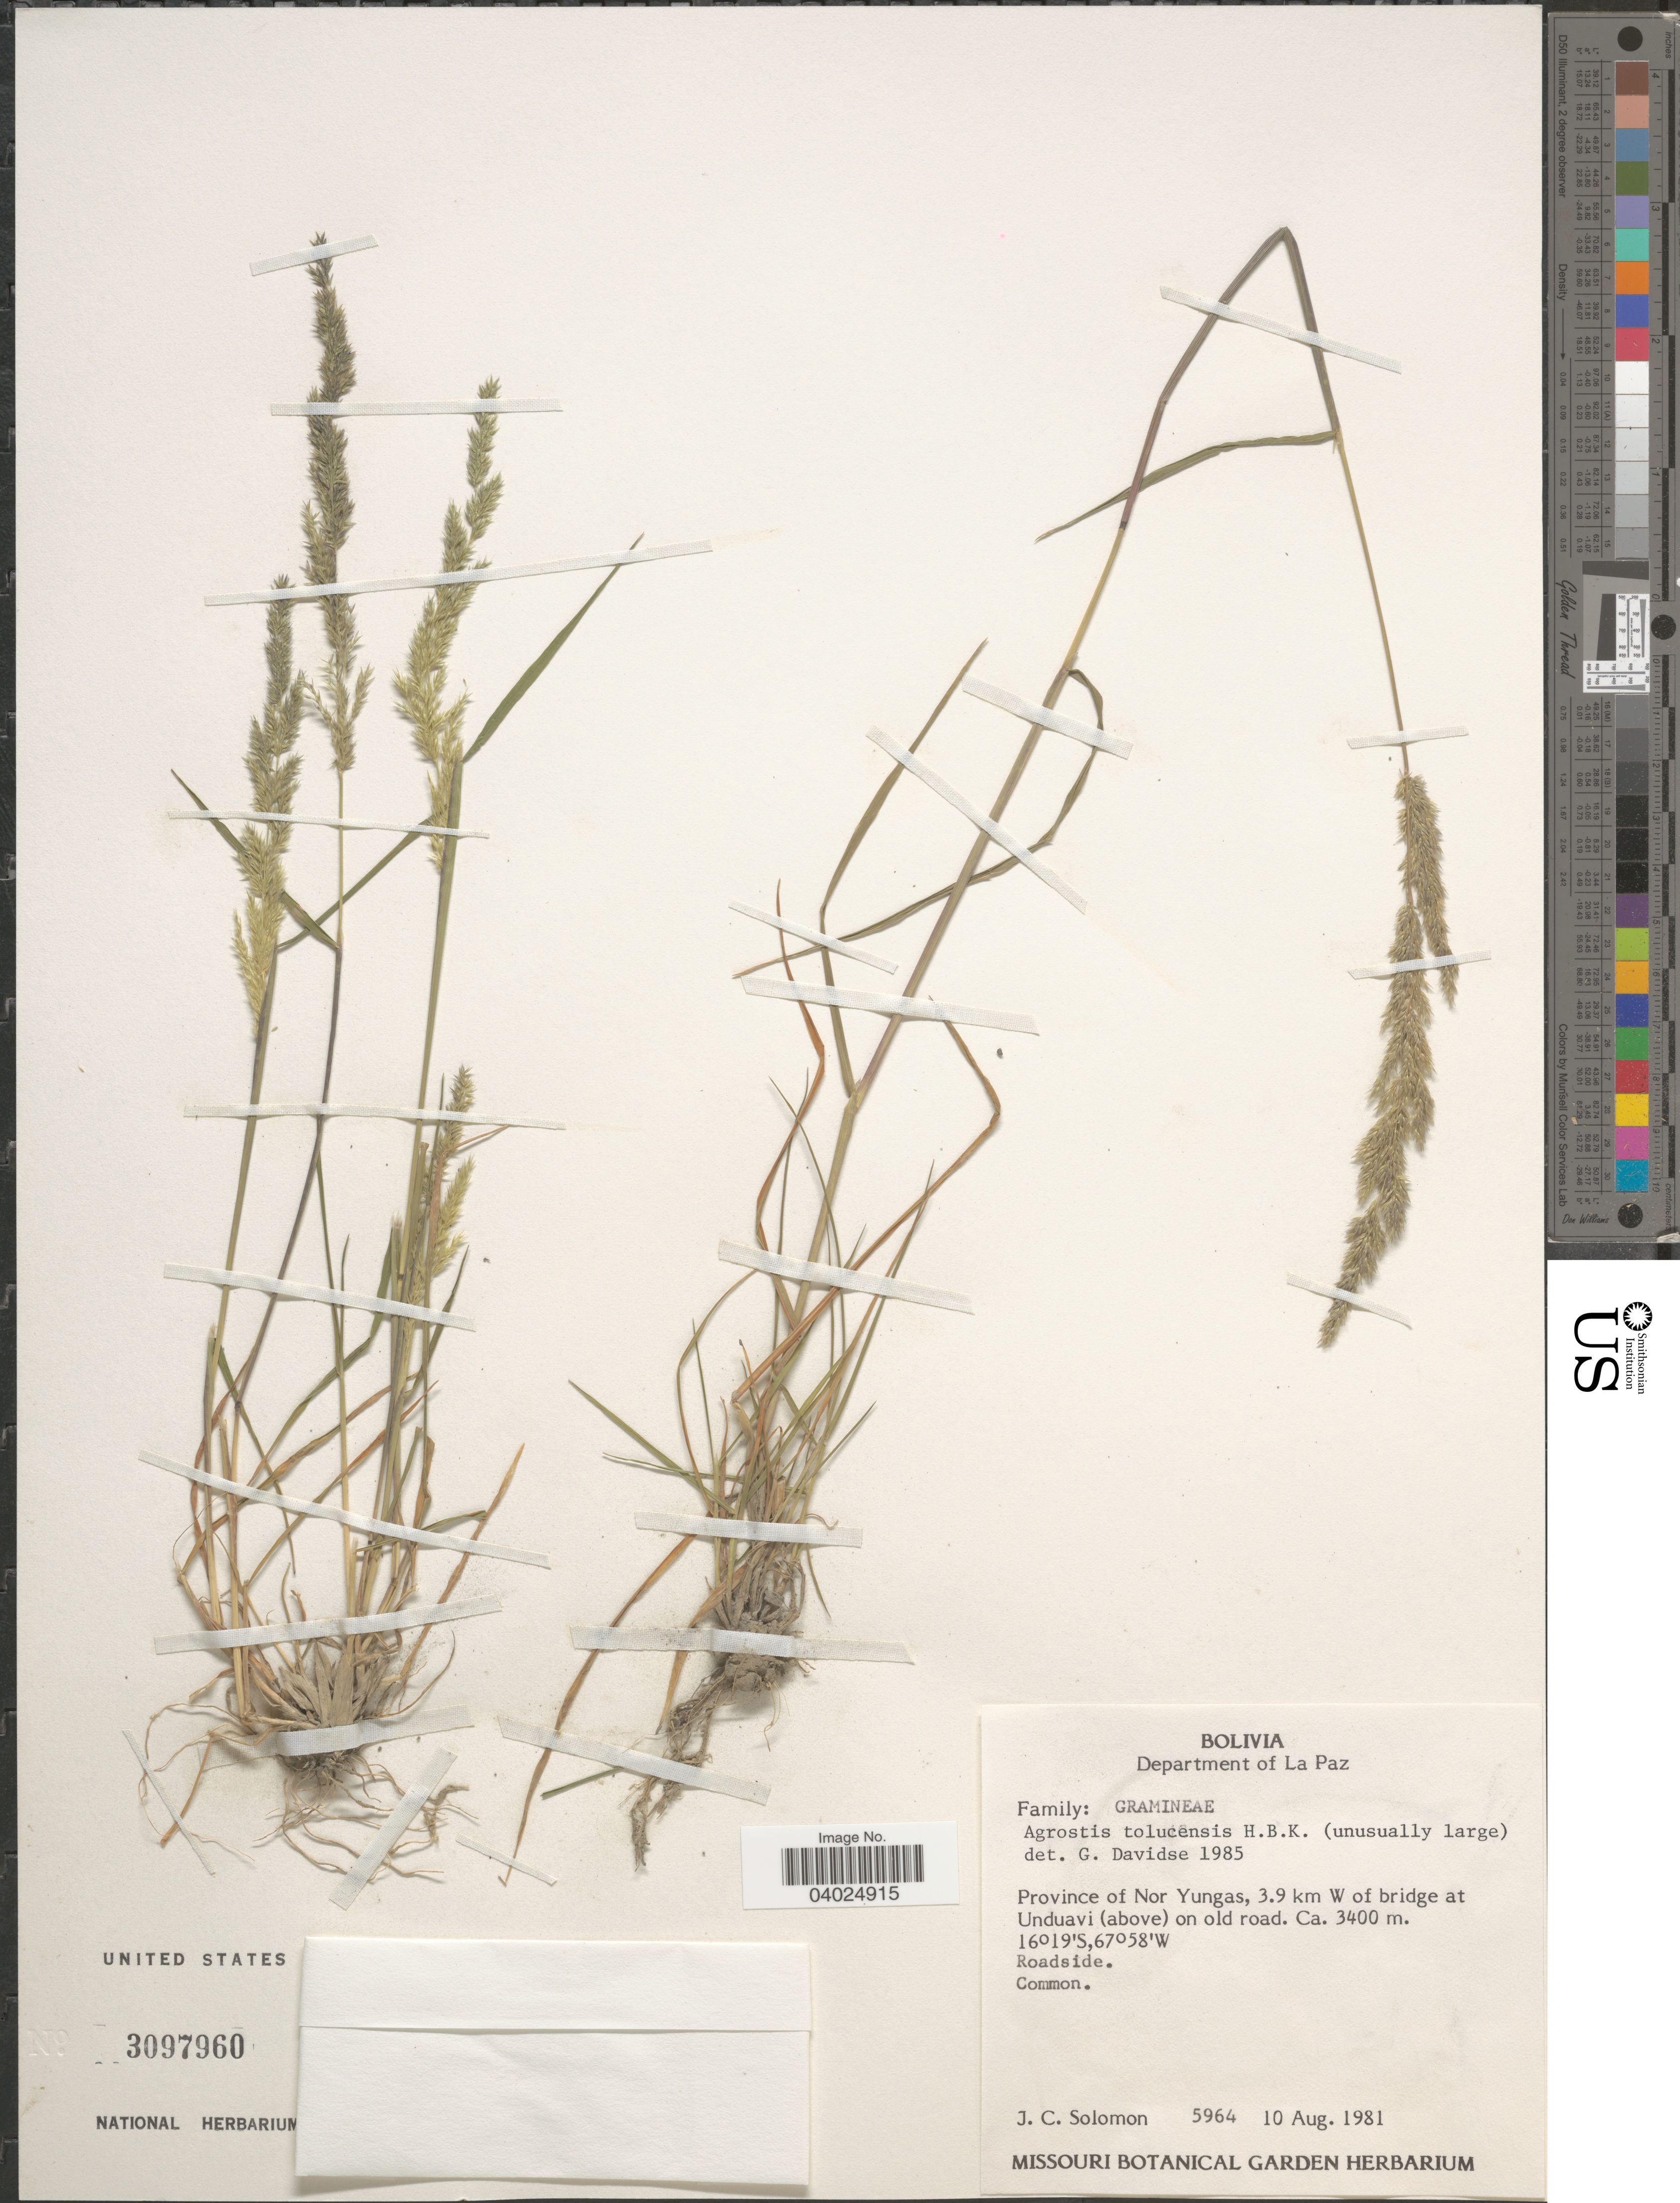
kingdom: Plantae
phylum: Tracheophyta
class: Liliopsida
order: Poales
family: Poaceae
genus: Agrostis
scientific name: Agrostis tolucensis Kunth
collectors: J. C. Solomon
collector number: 5964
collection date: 1981-08-10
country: Bolivia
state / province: La Paz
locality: Department of La Paz. Province of Nor Yungas, 3.9 km W of bridge at Unduavi (above) on old road.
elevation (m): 3400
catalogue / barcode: US 3097960